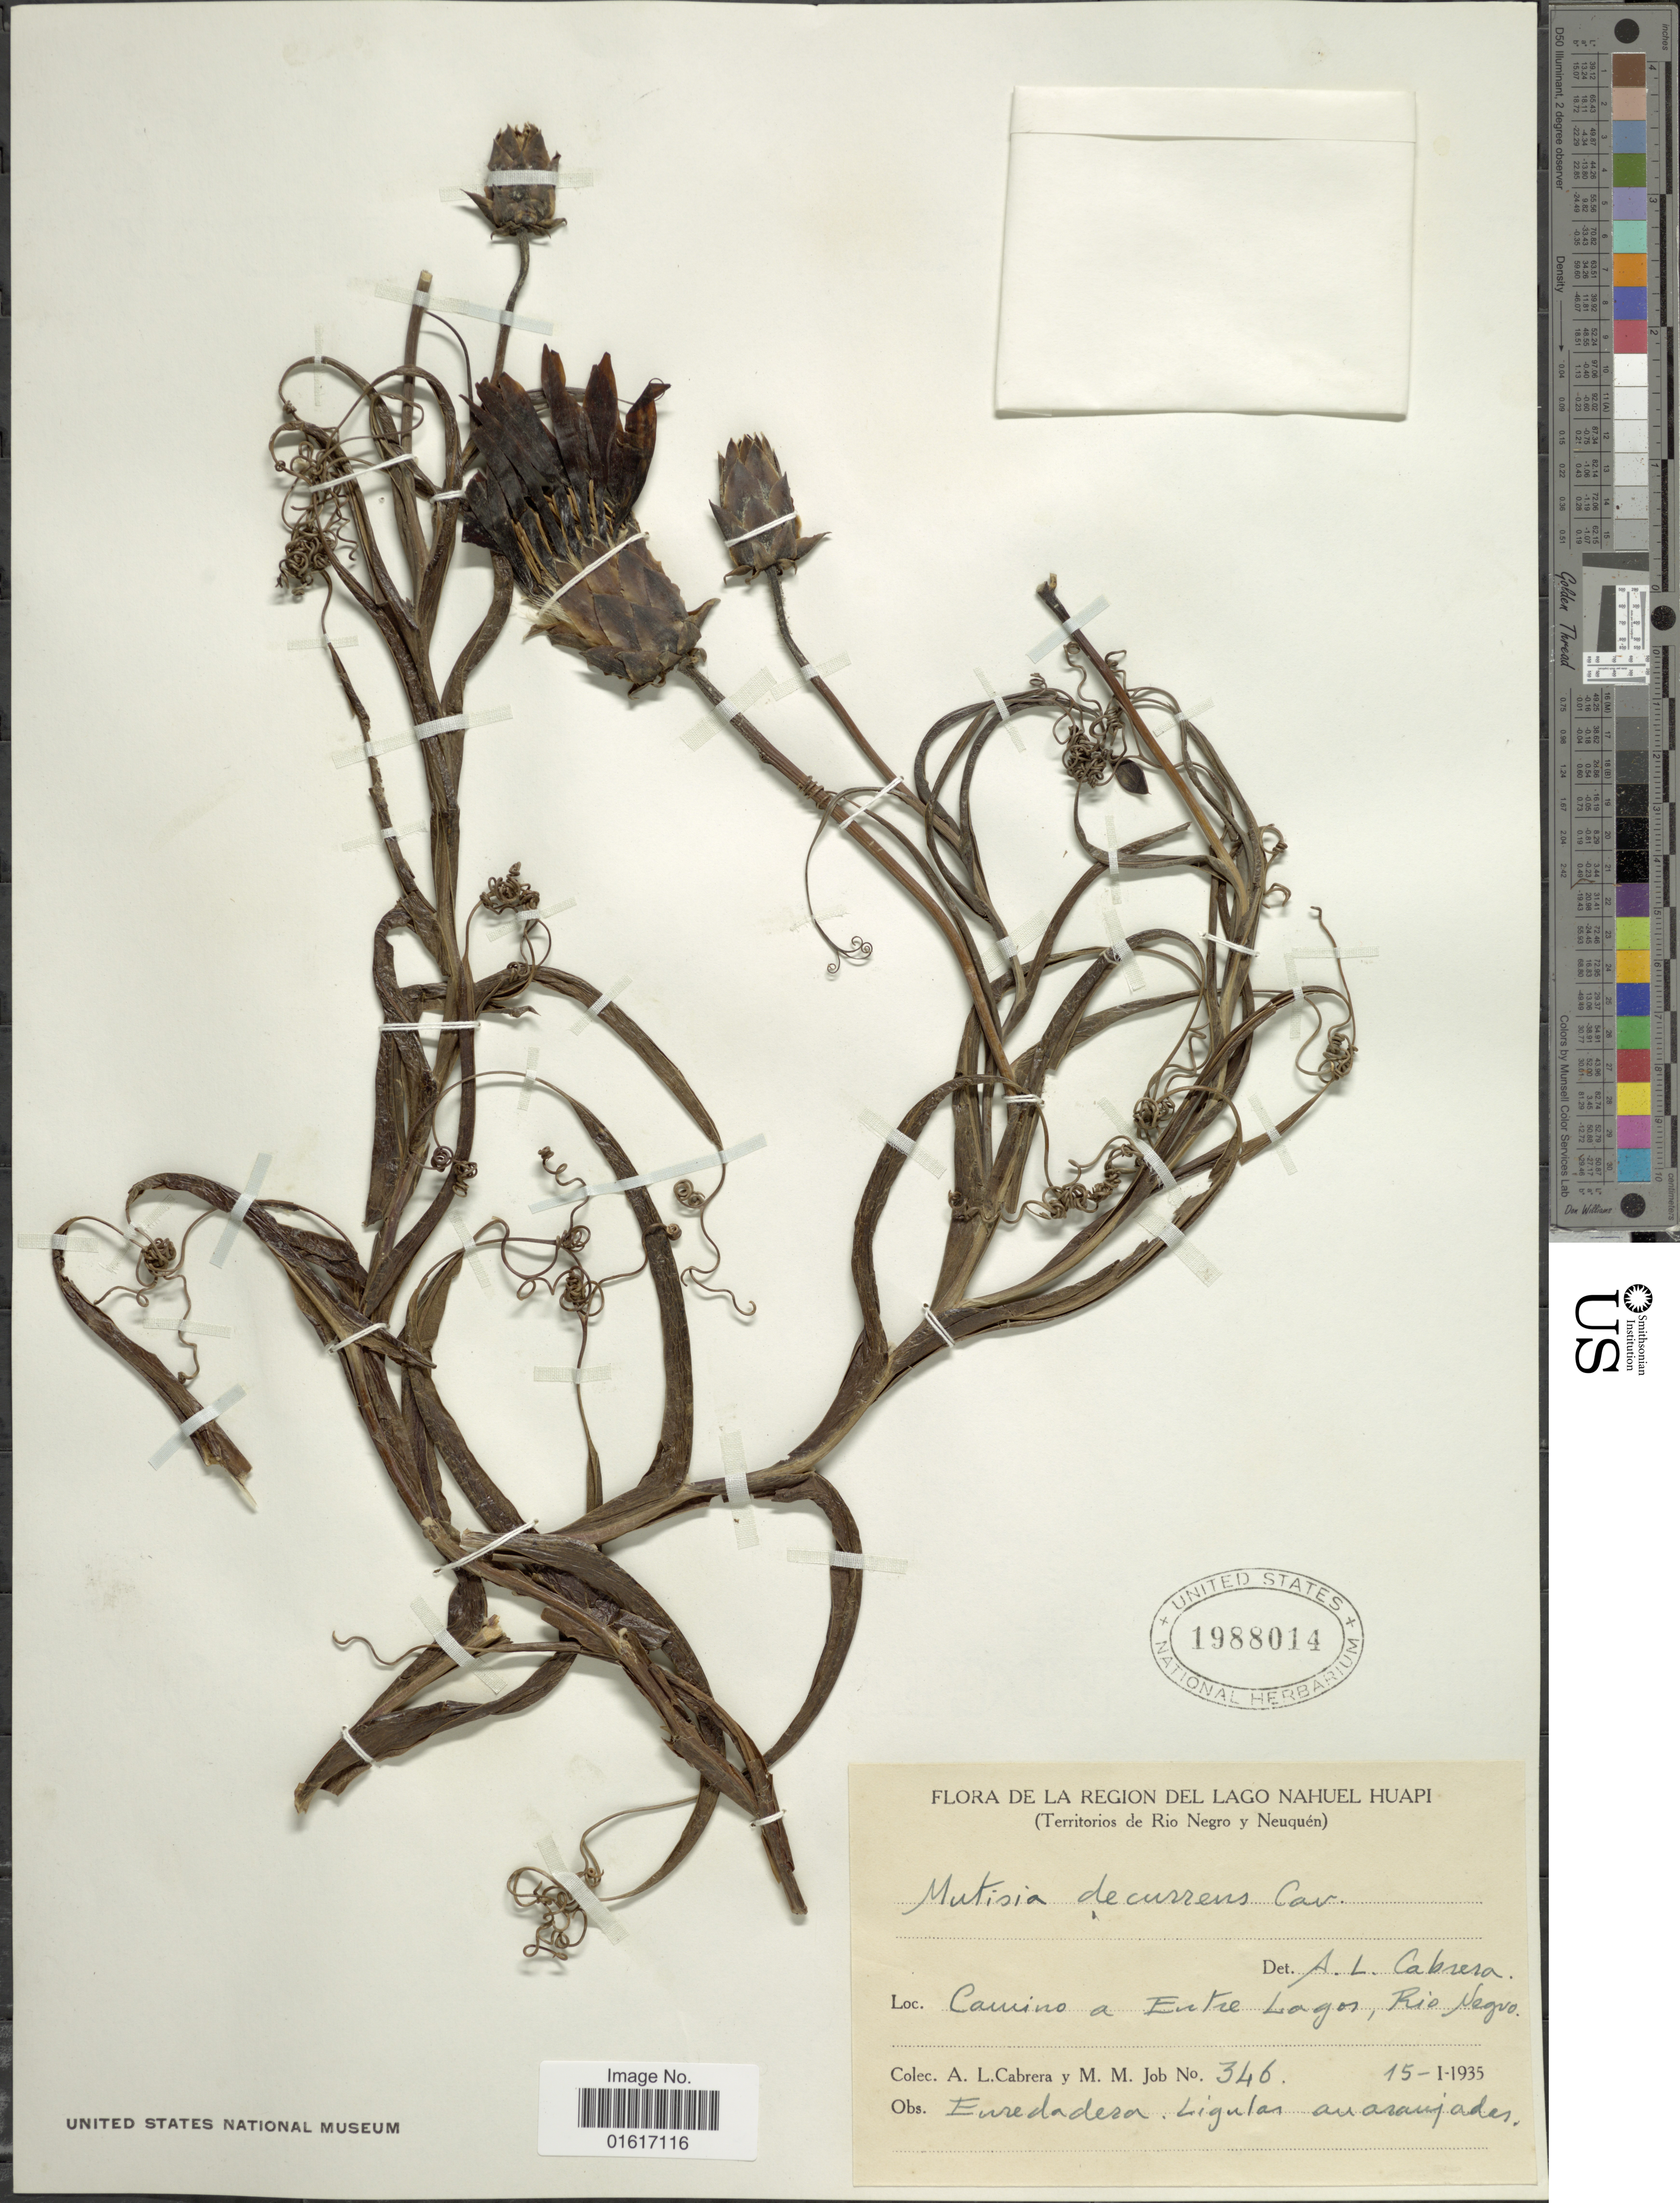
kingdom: Plantae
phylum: Tracheophyta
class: Magnoliopsida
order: Asterales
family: Asteraceae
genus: Mutisia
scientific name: Mutisia decurrens var. decurrens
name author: Cav.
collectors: A. L. Cabrera & M. Job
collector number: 346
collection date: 1935-01-15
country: Argentina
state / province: Rio Negro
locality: La Region del Lago Nahuel Huapi (Territorio de Rio Negro y Neuquén). Camino a Entre Lagos, Rio Negro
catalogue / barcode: US 1988014